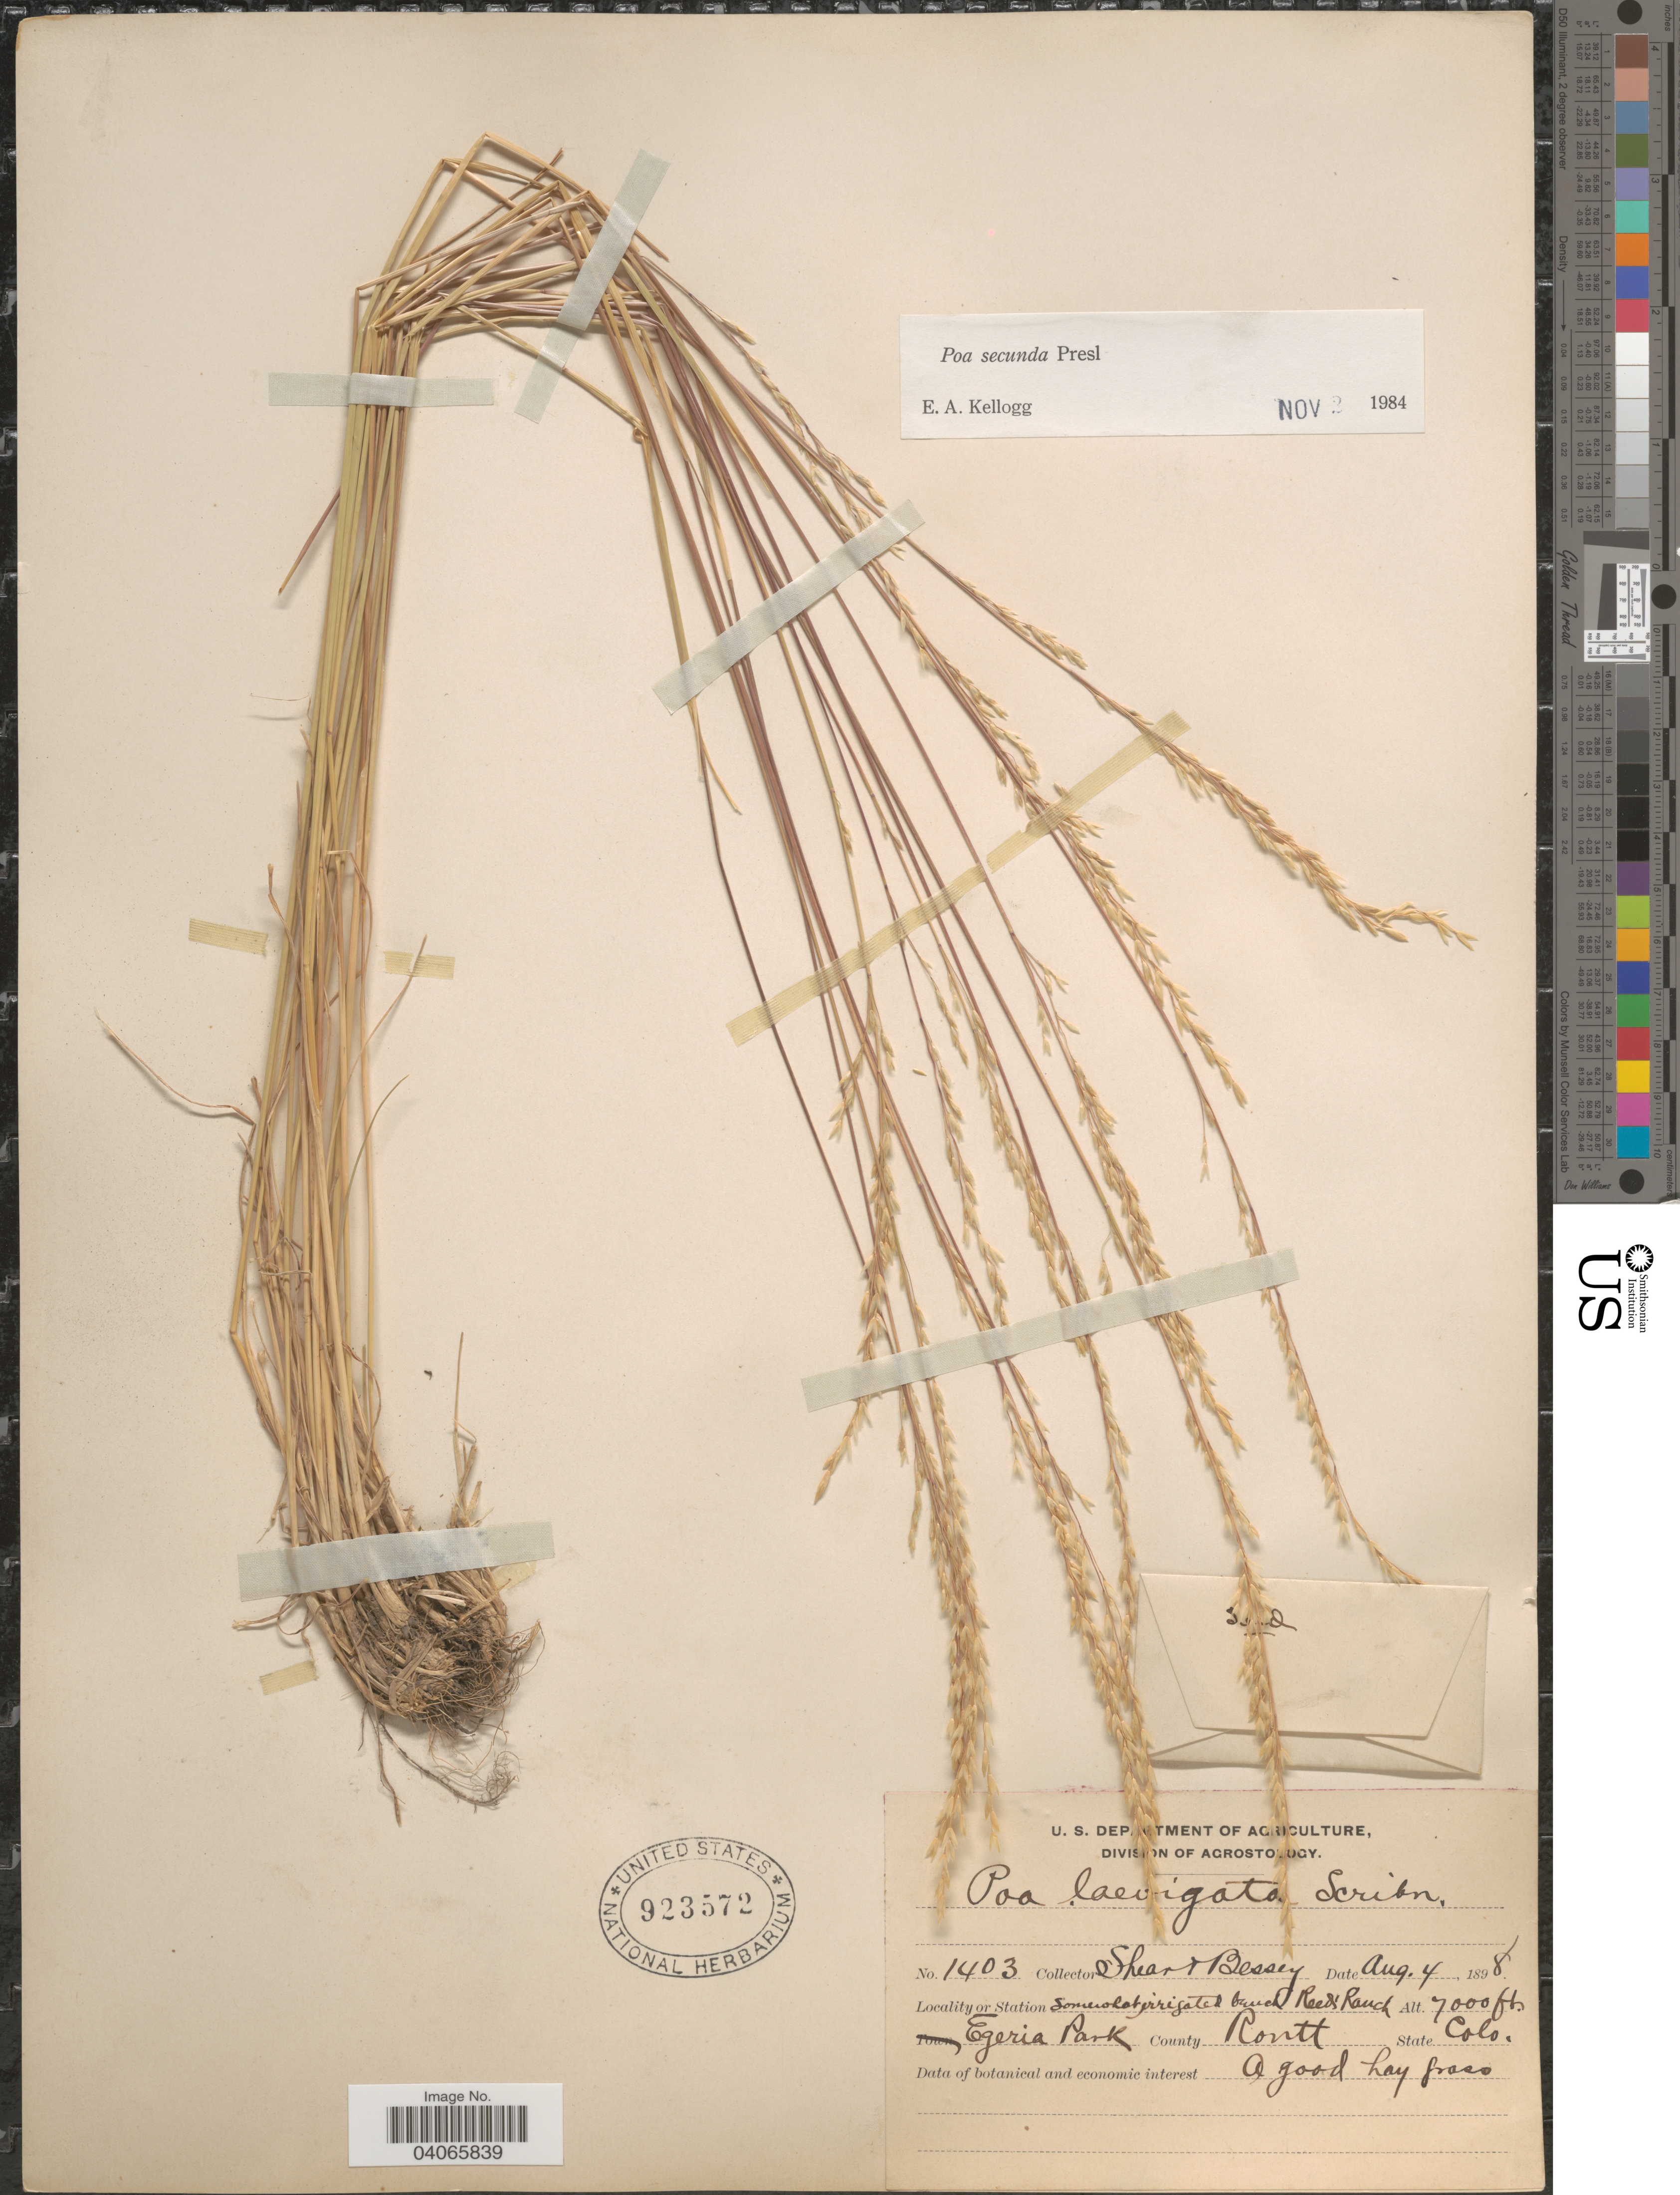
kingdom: Plantae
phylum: Tracheophyta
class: Liliopsida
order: Poales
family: Poaceae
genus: Poa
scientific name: Poa secunda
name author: J. Presl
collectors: -- Shear & -. Bessey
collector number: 1403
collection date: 1898-08-04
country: United States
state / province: Colorado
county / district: Routt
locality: Semi irragated Creek Reeds Ranch. Egeria Park. County Routt.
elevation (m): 2134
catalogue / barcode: US 923572